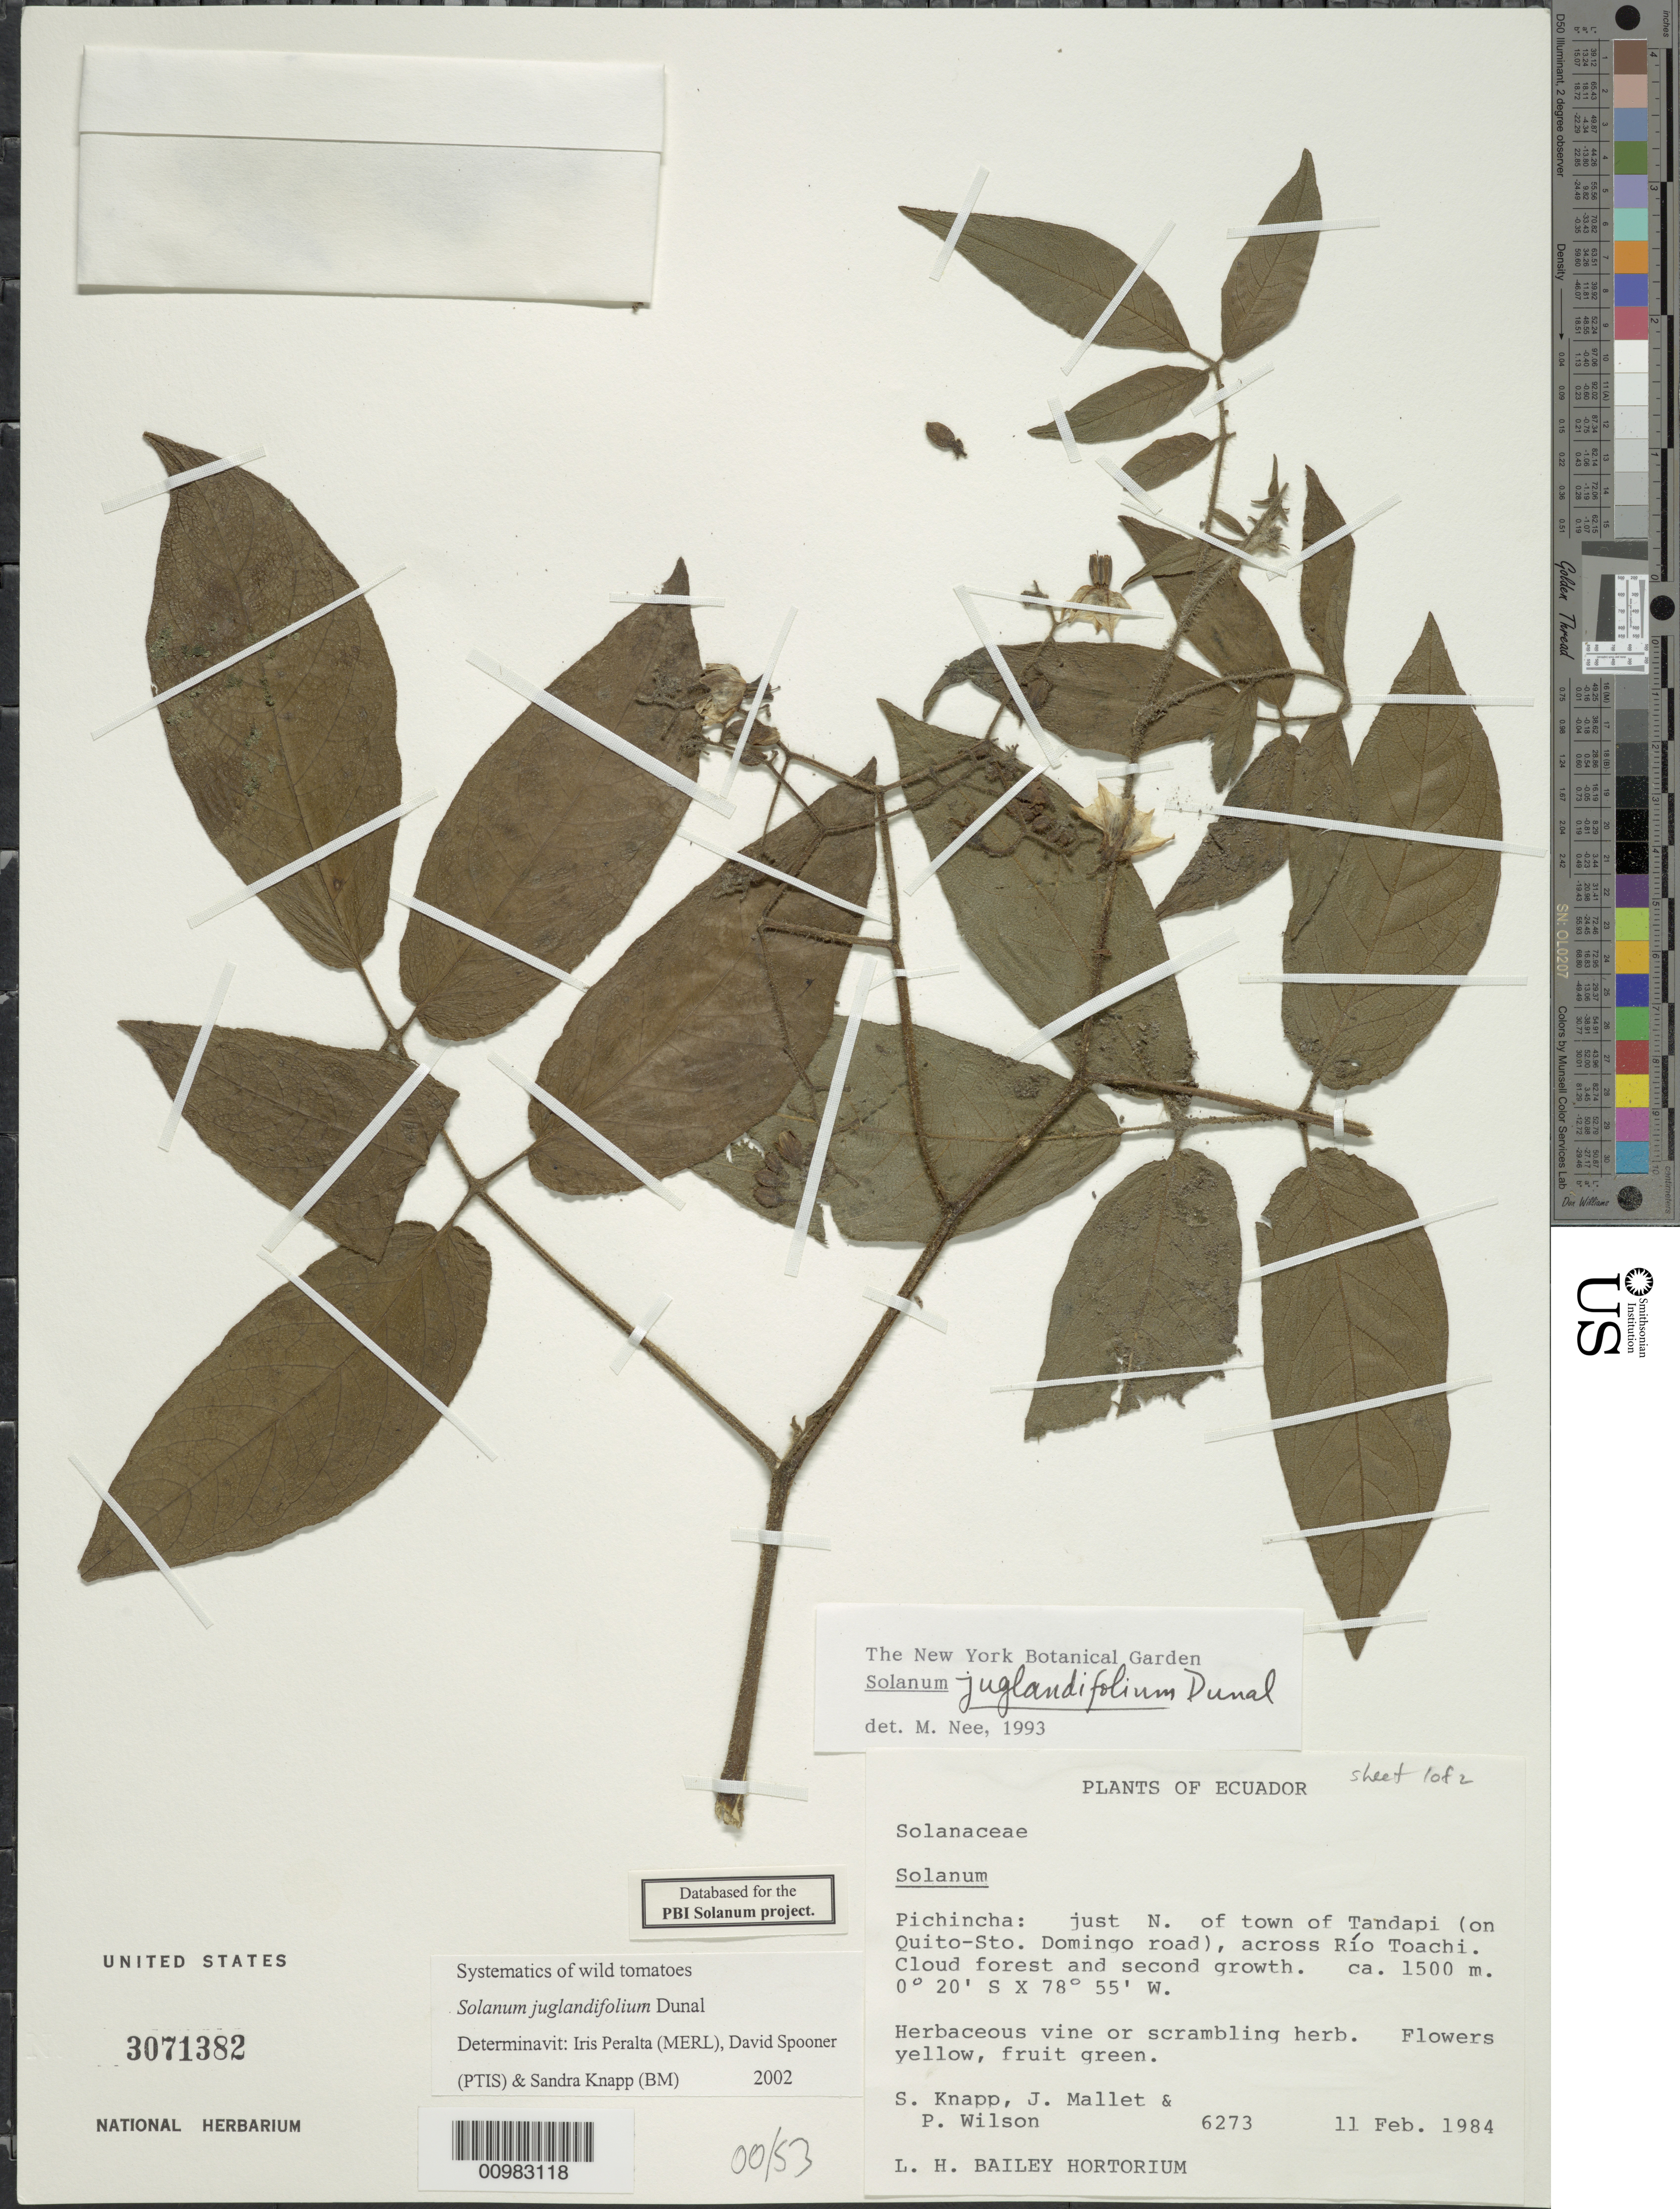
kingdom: Plantae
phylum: Tracheophyta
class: Magnoliopsida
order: Solanales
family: Solanaceae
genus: Solanum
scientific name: Solanum juglandifolium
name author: Dunal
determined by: Peralta, Iris E.; Knapp, S. D.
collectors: S. Knapp, J. Mallet & P. Wilson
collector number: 6273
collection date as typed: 11 Feb 1984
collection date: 1984-02-11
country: Ecuador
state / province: Pichincha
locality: just N of town of Tandapi on Quito-Santo Domingo road, across Río Toachi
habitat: cloud forest and second growth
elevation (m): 1500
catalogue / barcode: US 3071382